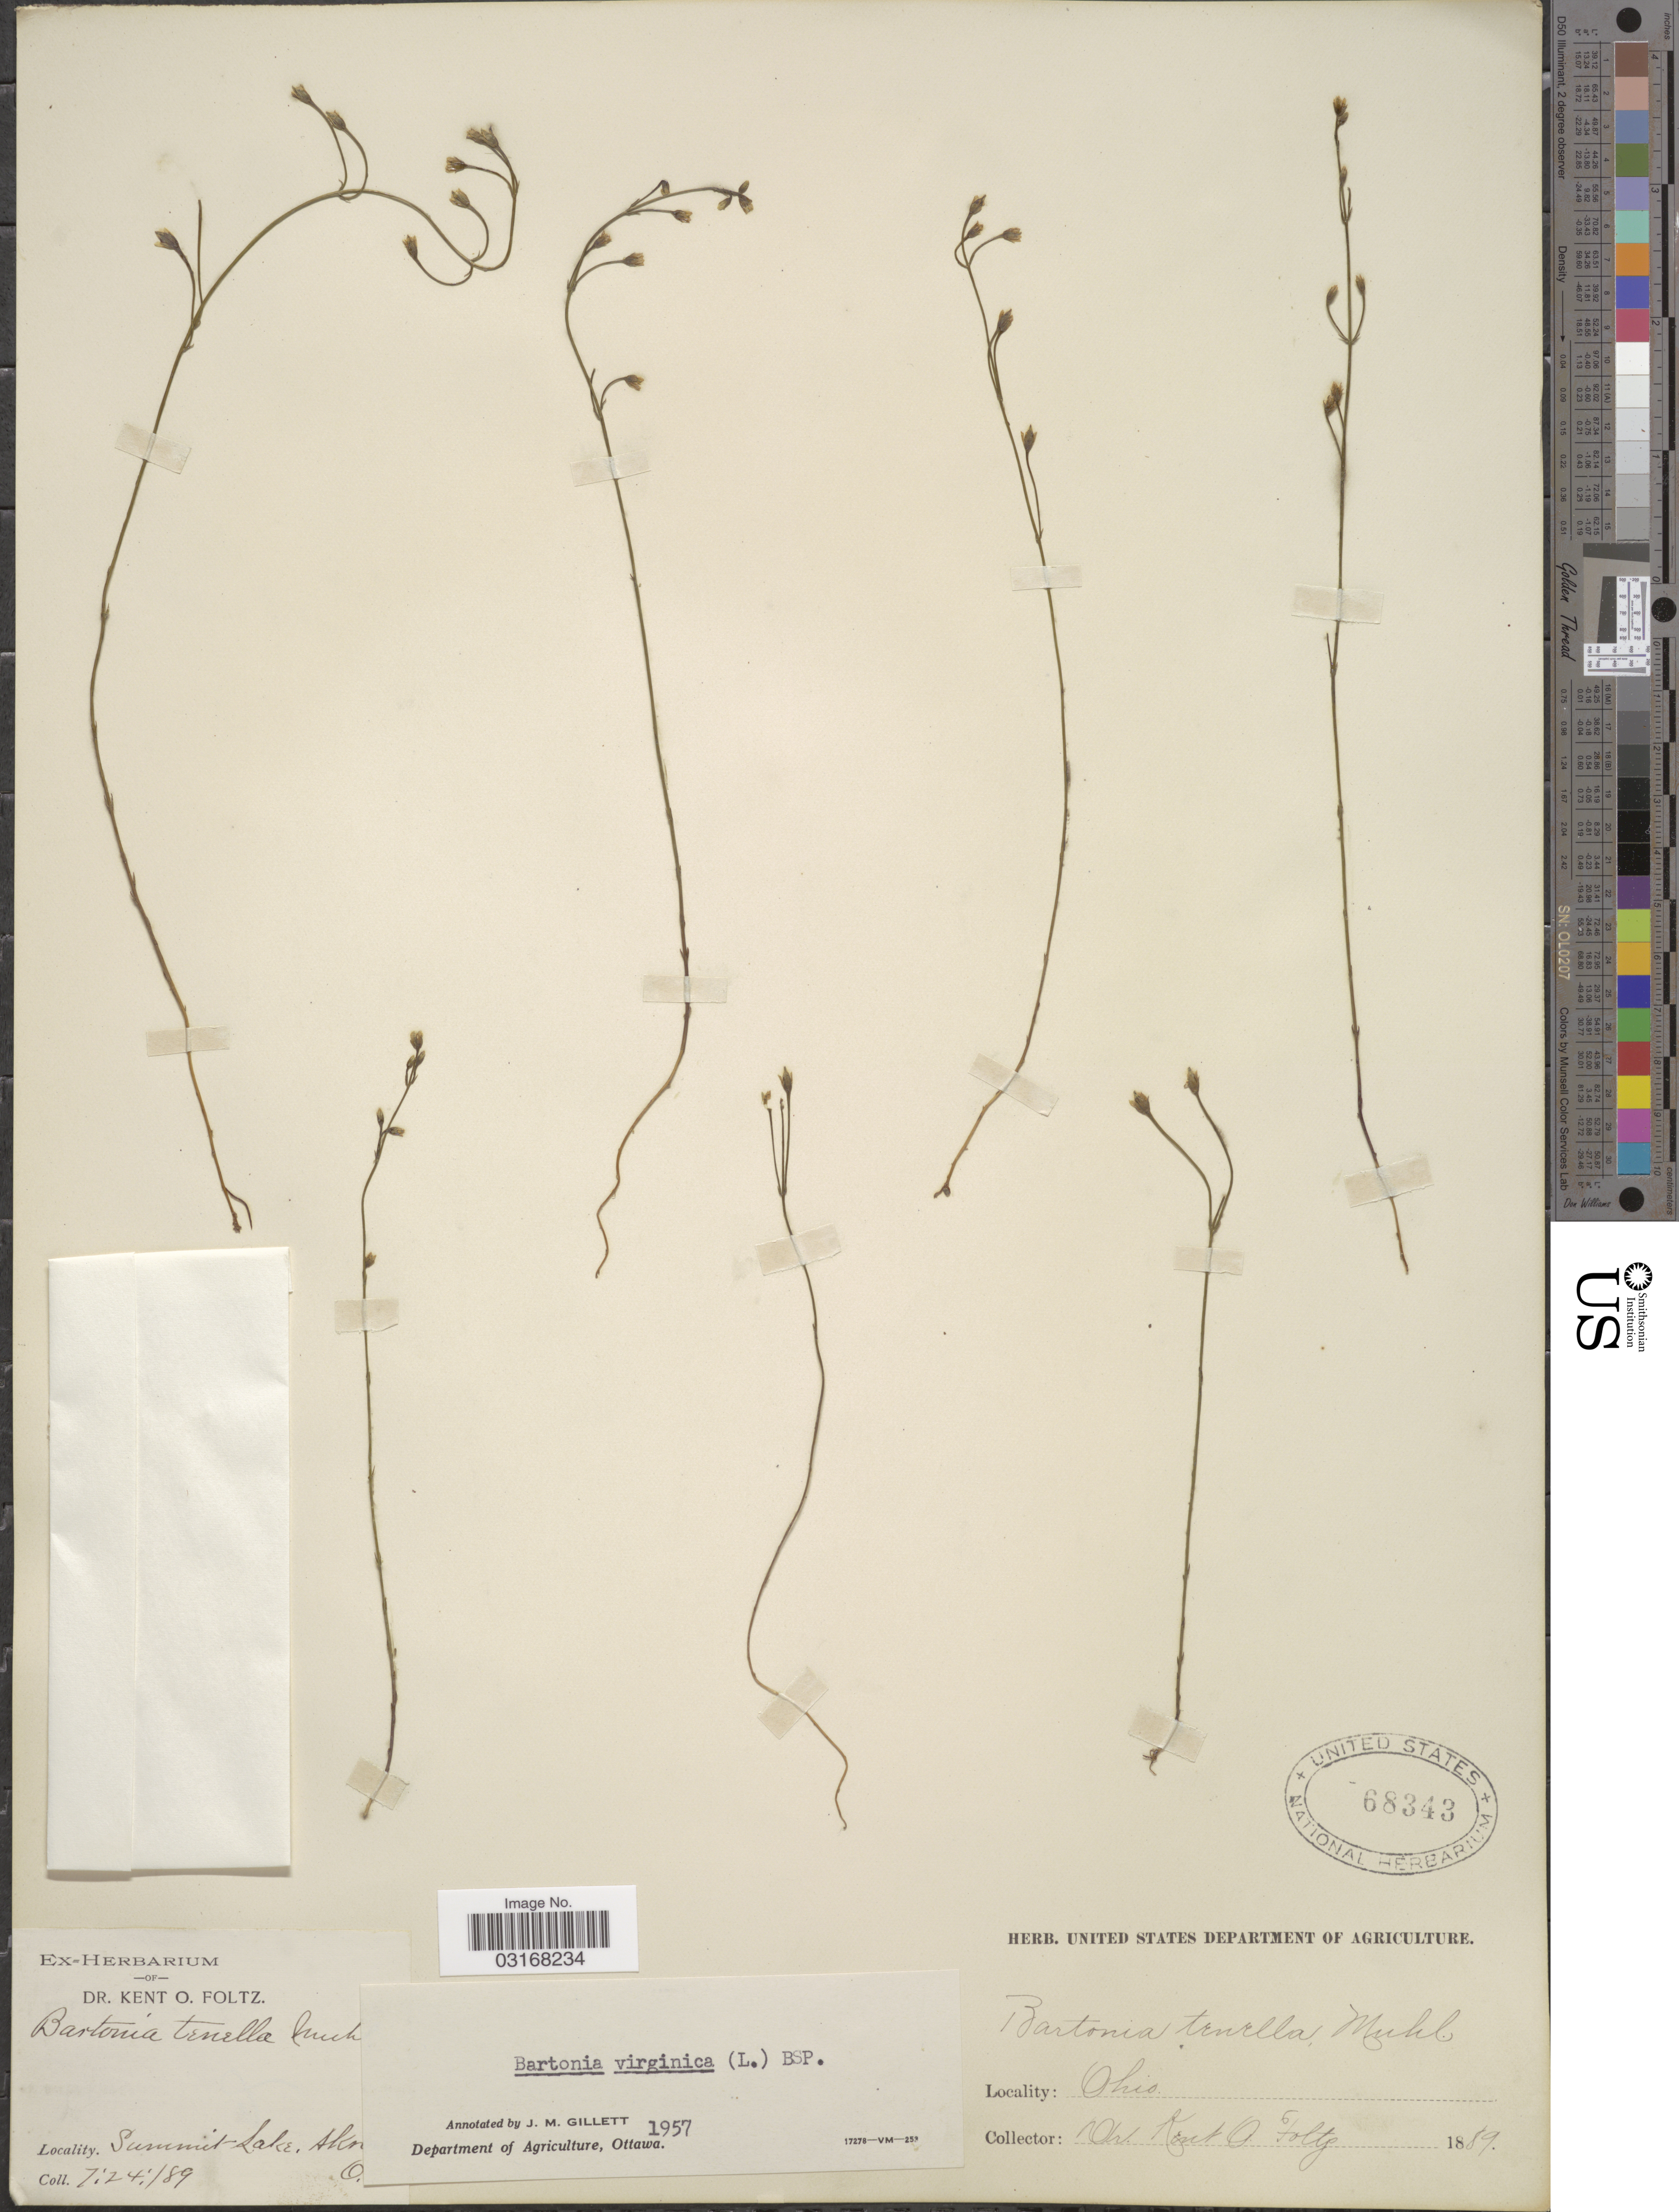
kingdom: Plantae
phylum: Tracheophyta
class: Magnoliopsida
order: Gentianales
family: Gentianaceae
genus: Bartonia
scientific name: Bartonia virginica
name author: (L.) Britton, Stearns & Poggenb.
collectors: K. Foltz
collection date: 1889-07-24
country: United States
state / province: Ohio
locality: Summit Lake. Akron [interpreted] O.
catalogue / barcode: US 68343